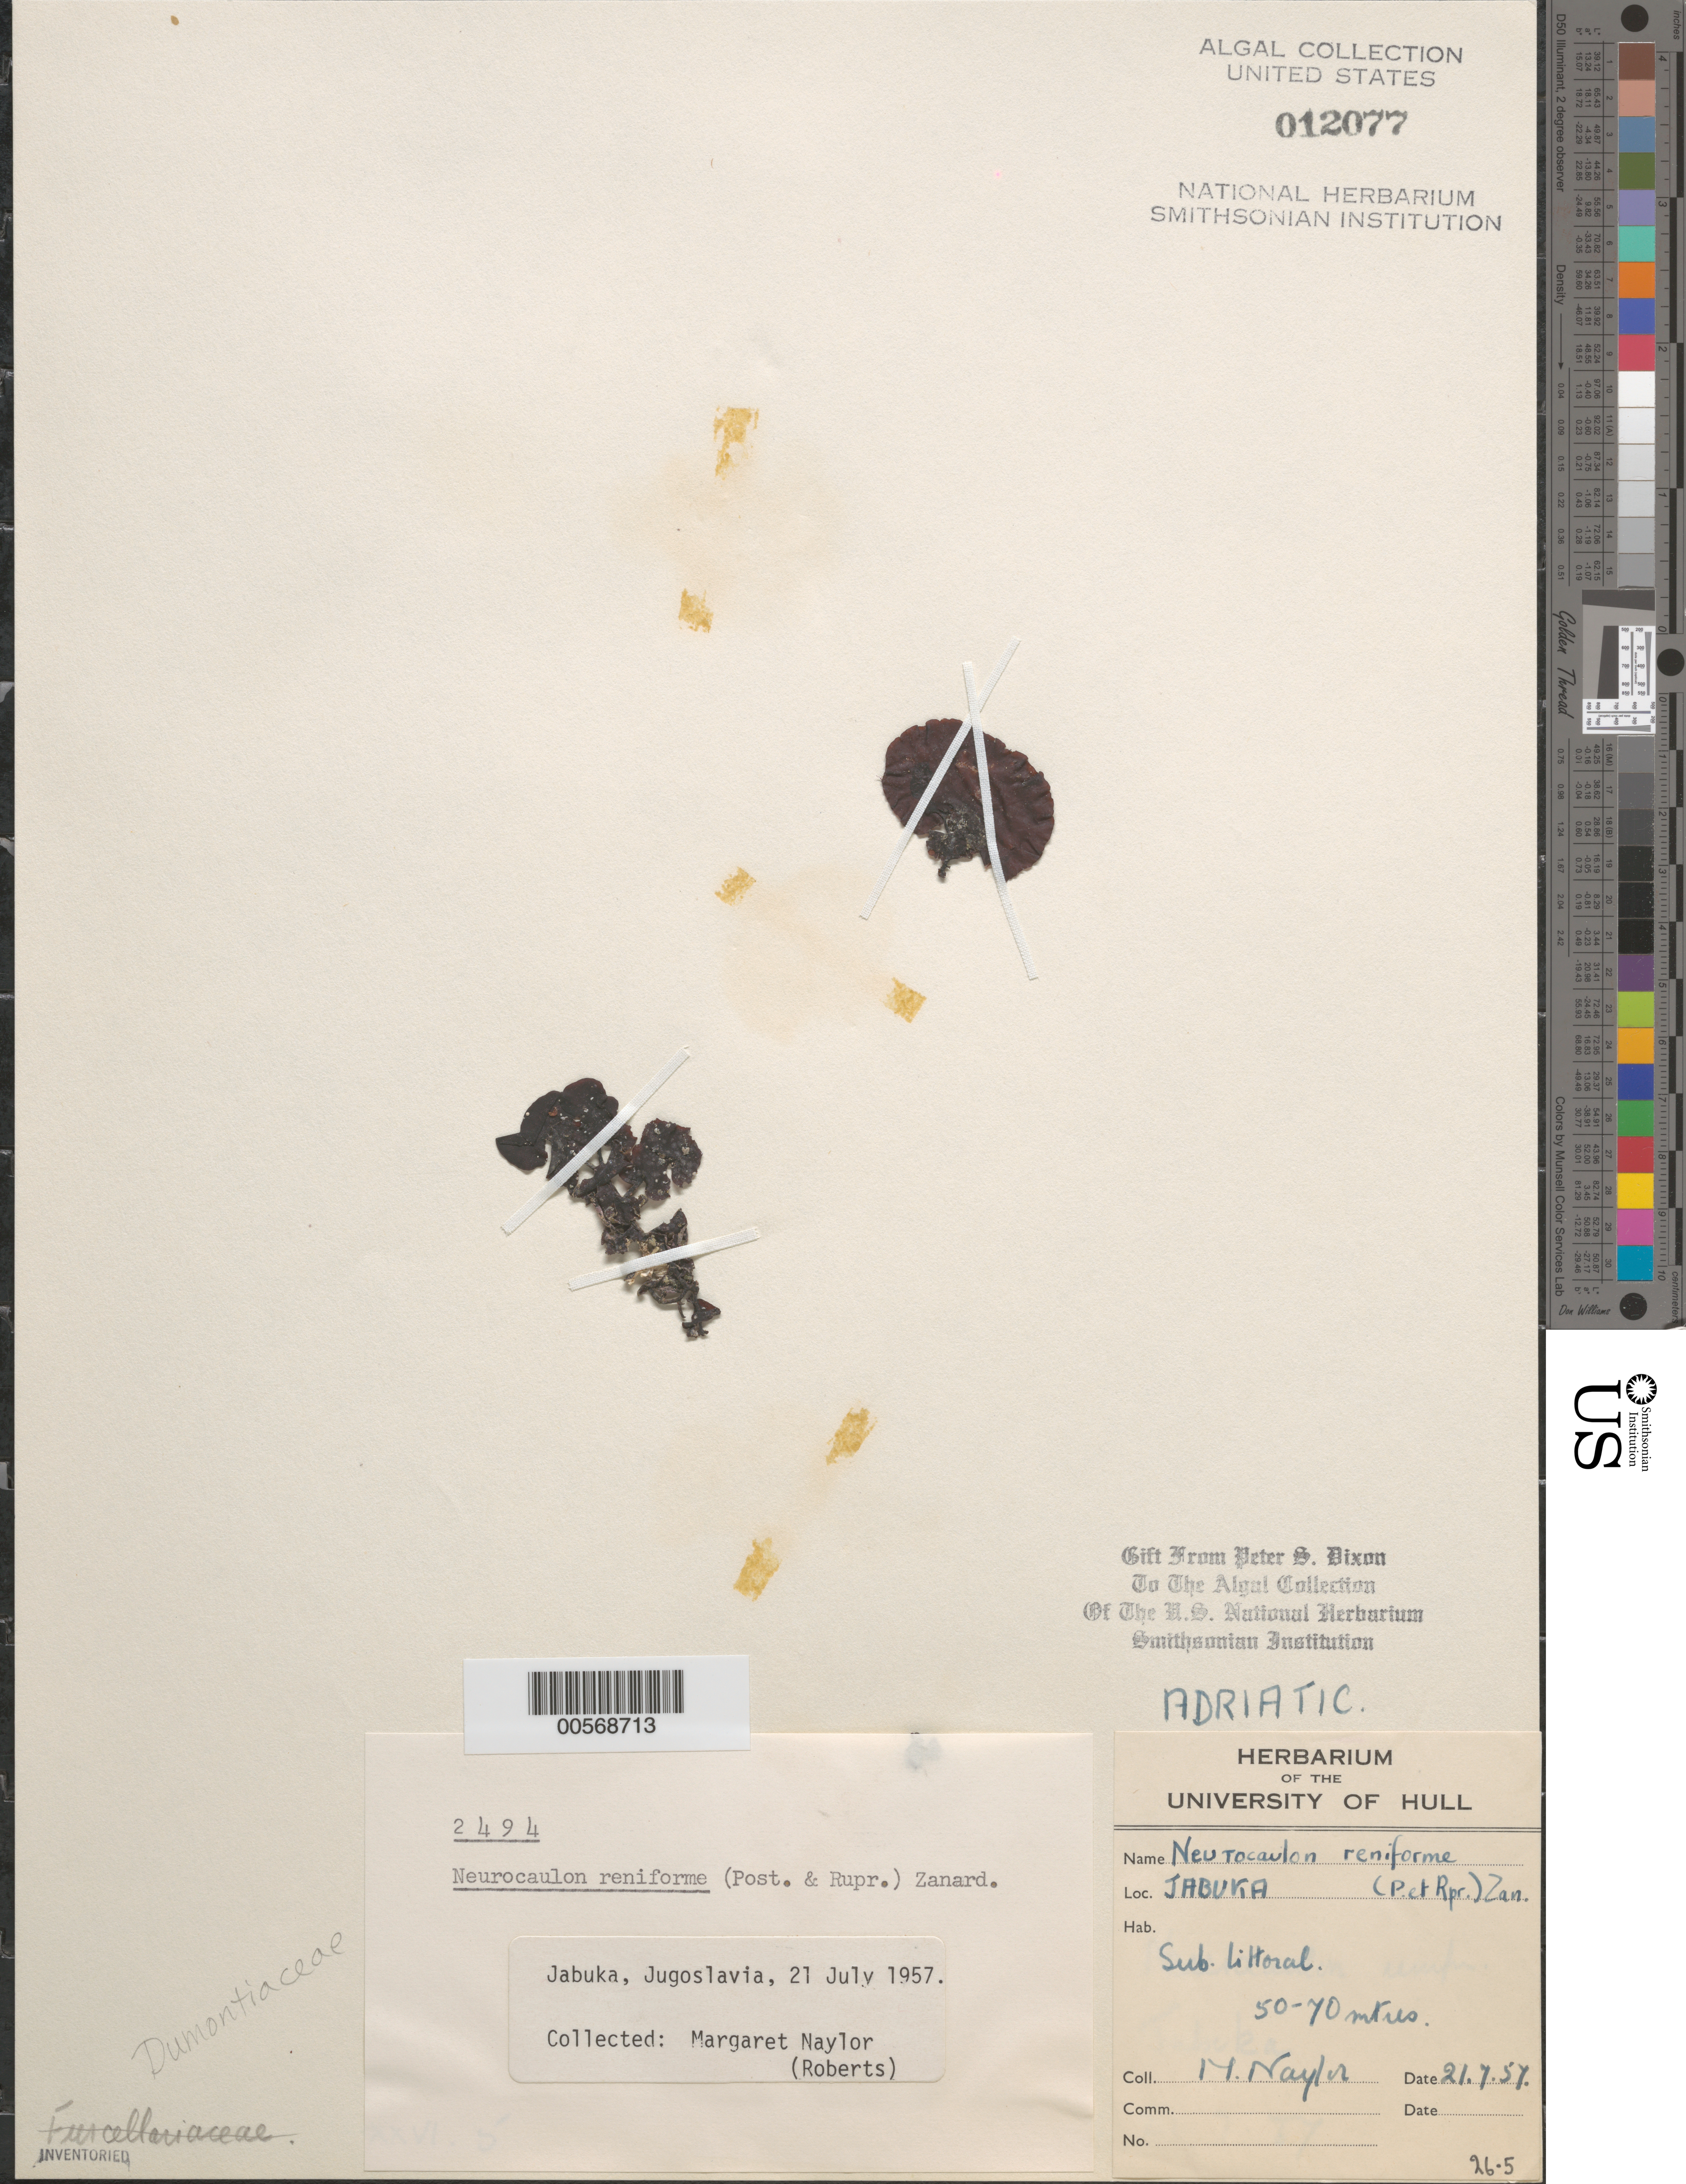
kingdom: Plantae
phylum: Rhodophyta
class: Florideophyceae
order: Gigartinales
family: Kallymeniaceae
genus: Kallymenia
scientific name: Kallymenia reniformis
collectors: M. Roberts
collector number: PSD 2494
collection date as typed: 21 Jul 1957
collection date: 1957-07-21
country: Croatia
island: Jabuka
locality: Adriatic Sea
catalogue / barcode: US 12077